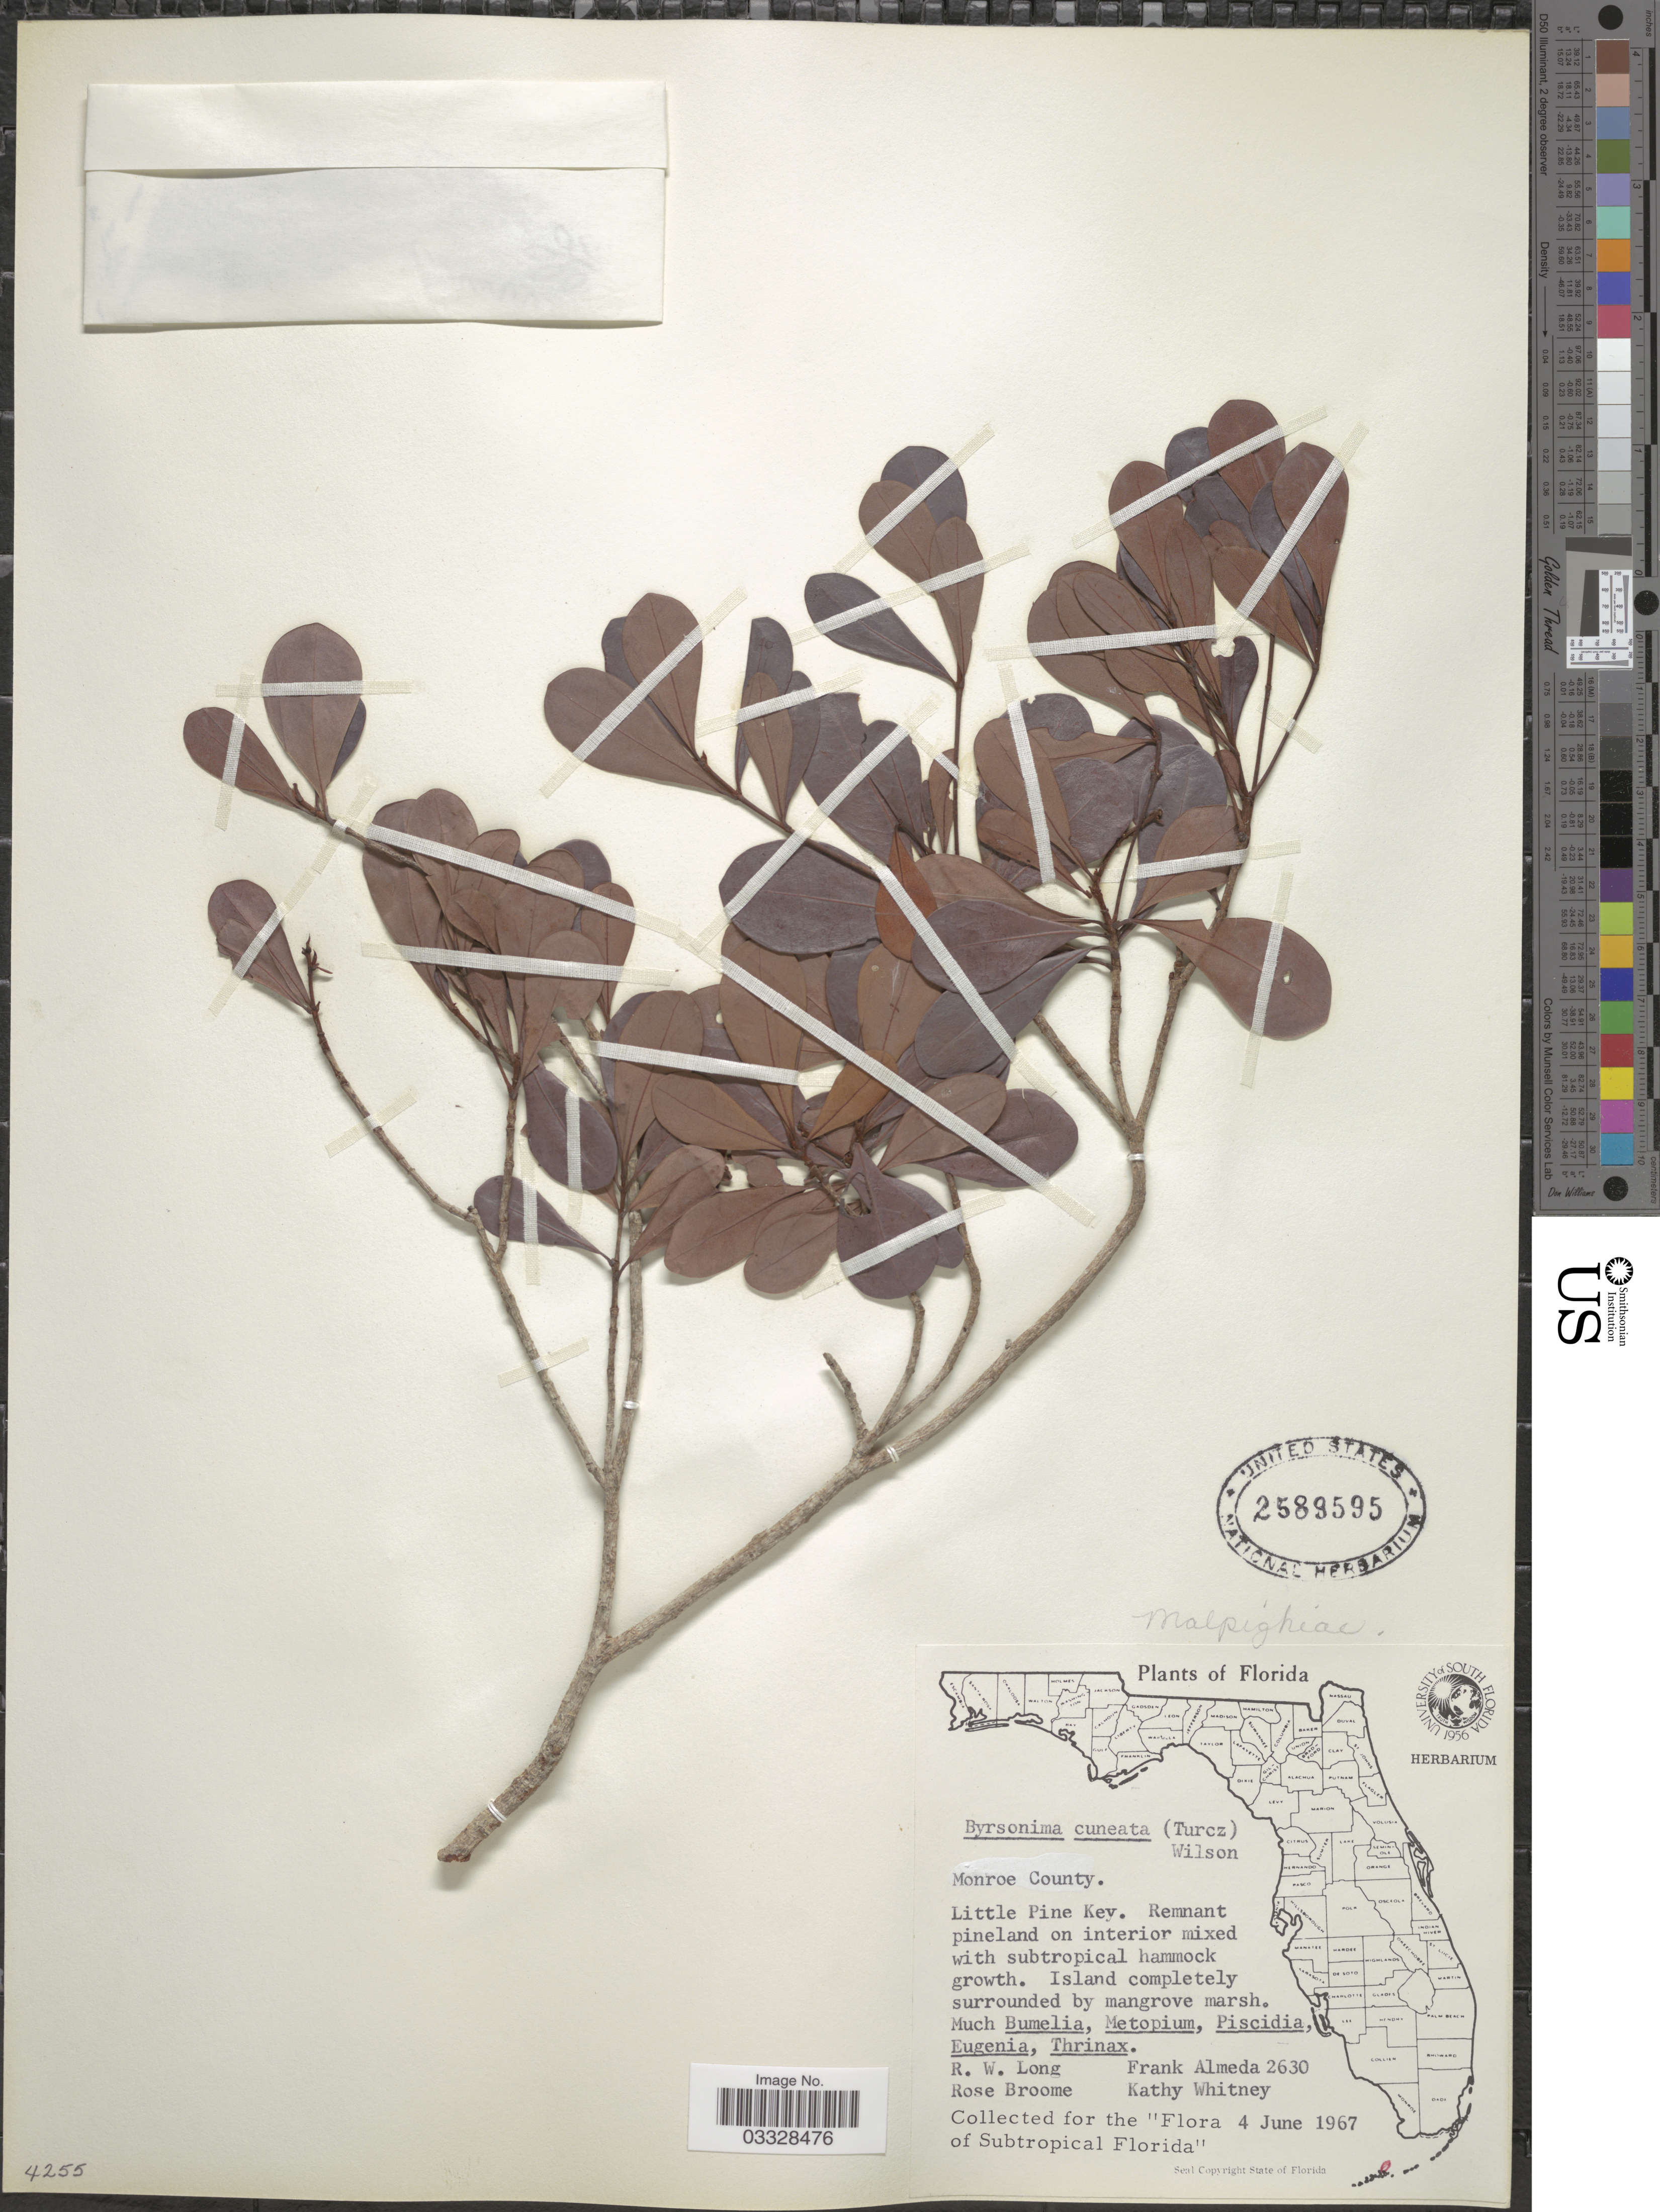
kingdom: Plantae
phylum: Tracheophyta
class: Magnoliopsida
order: Malpighiales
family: Malpighiaceae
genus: Byrsonima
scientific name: Byrsonima cuneata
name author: P. Wilson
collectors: R. W. Long, R. Broome, F. Almeda & K. Whitney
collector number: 2630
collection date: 1967-06-04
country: United States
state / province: Florida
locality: Monroe County. Little Pine Key.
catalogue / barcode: US 2589595